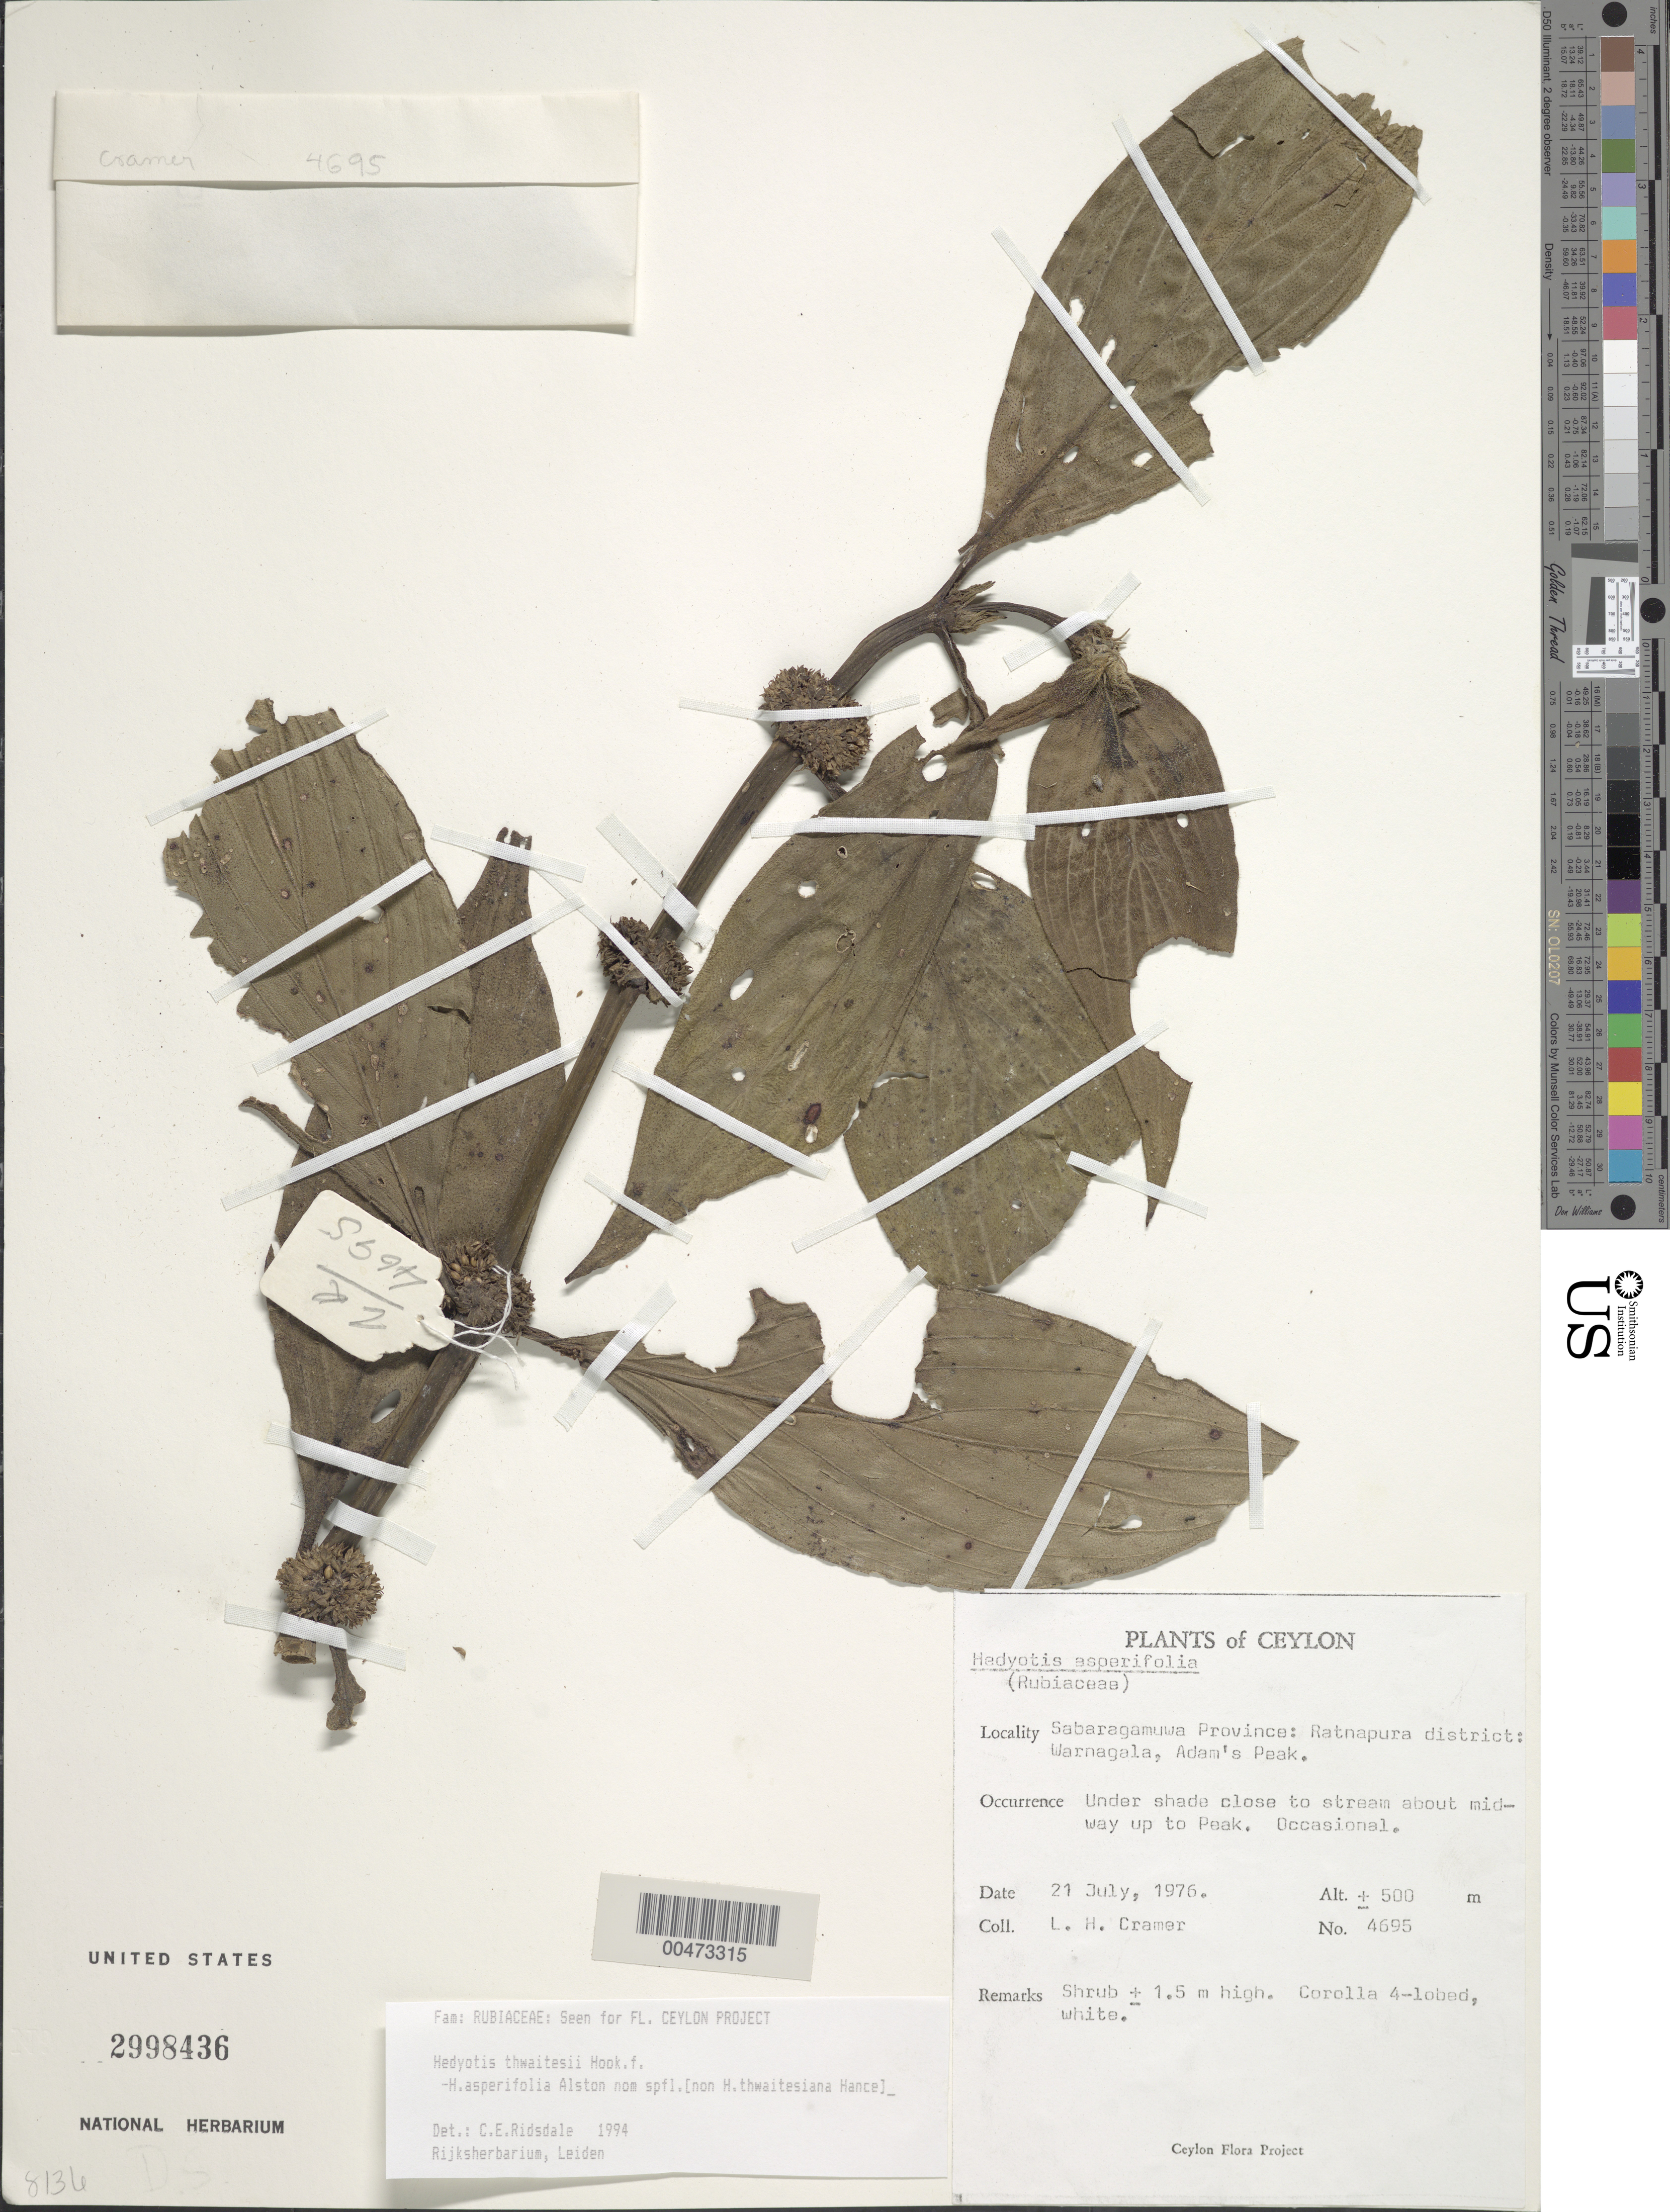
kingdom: Plantae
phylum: Tracheophyta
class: Magnoliopsida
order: Gentianales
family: Rubiaceae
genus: Hedyotis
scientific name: Hedyotis thwaitesii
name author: Hook. f.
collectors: L. H. Cramer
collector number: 4695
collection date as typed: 21 Jul 1976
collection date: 1976-07-21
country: Sri Lanka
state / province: Sabaragamuwa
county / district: Ratnapura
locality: Warnagala, Adam's Peak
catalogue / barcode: US 2998436